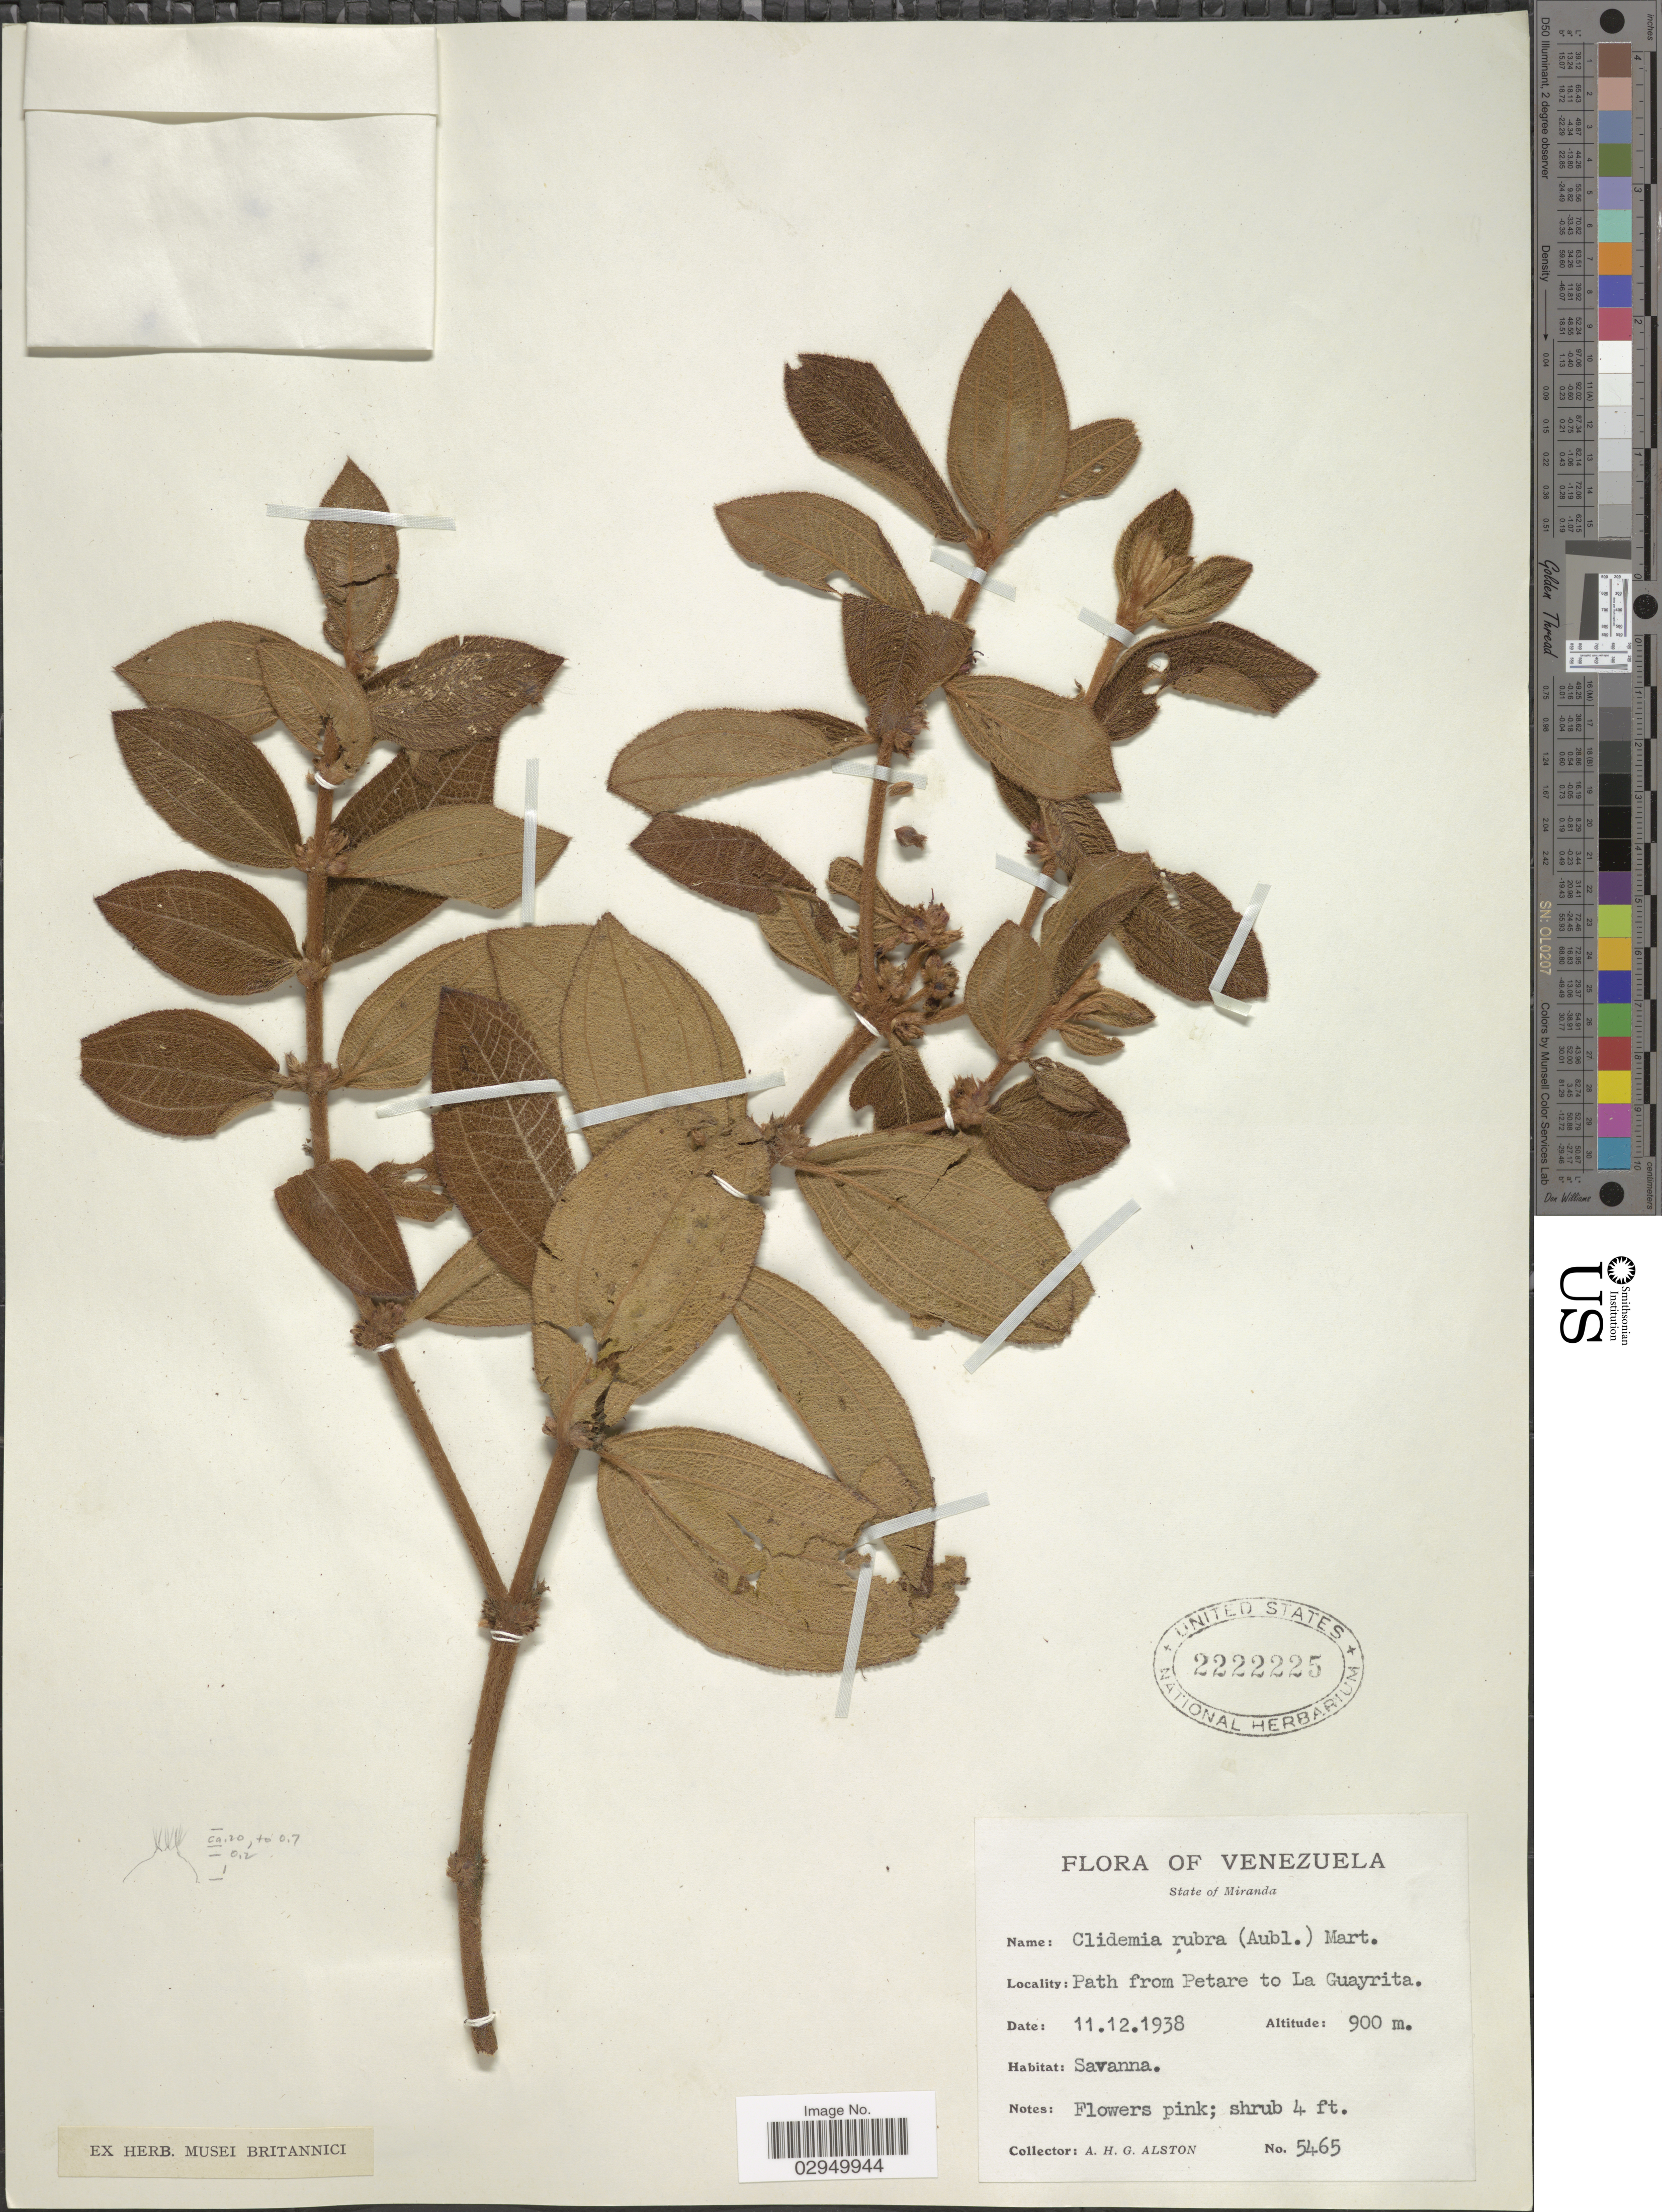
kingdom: Plantae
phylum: Tracheophyta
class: Magnoliopsida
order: Myrtales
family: Melastomataceae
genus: Clidemia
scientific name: Clidemia rubra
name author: (Aubl.) Mart.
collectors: A. H. Alston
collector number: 5465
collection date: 1938-12-11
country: Venezuela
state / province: Miranda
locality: Path from Petare to La Guayrita.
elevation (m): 900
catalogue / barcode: US 2222225